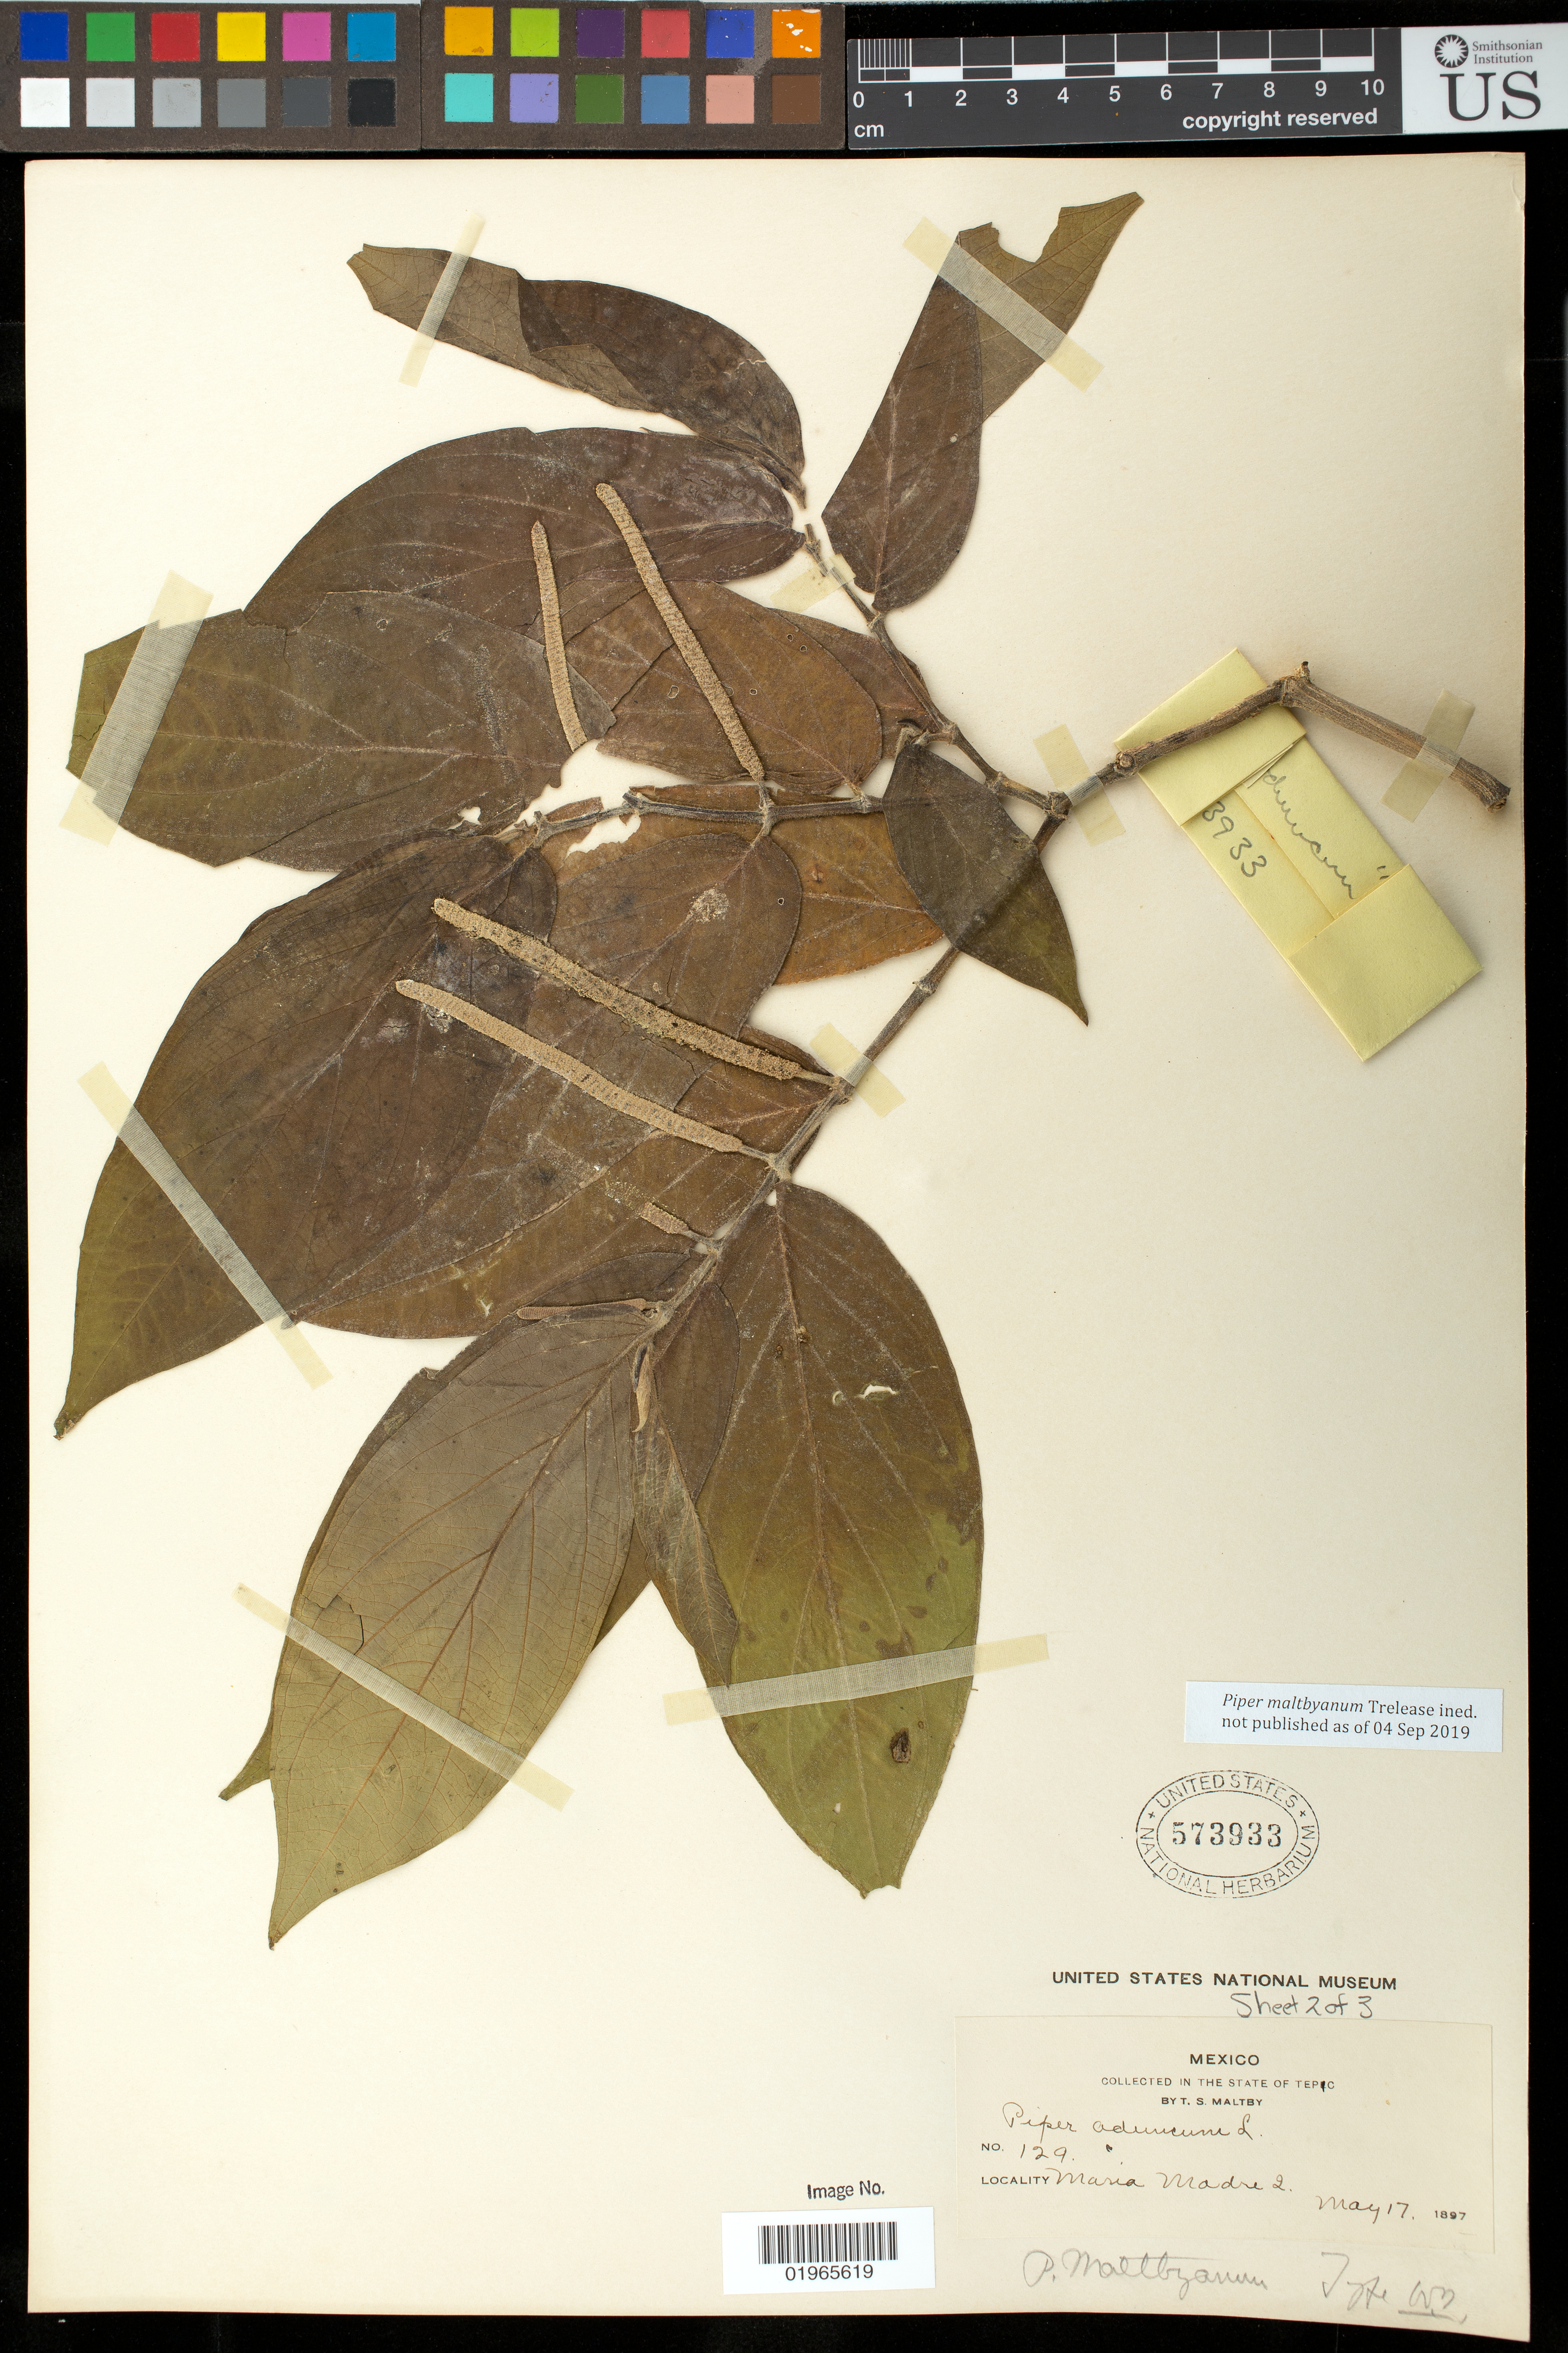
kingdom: Plantae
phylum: Tracheophyta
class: Magnoliopsida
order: Piperales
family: Piperaceae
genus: Piper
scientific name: Piper aduncum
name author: L.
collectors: T. S. Maltby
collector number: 129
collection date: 1897-05-17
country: Mexico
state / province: Nayarit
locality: Maria Madre Island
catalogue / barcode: US 573933